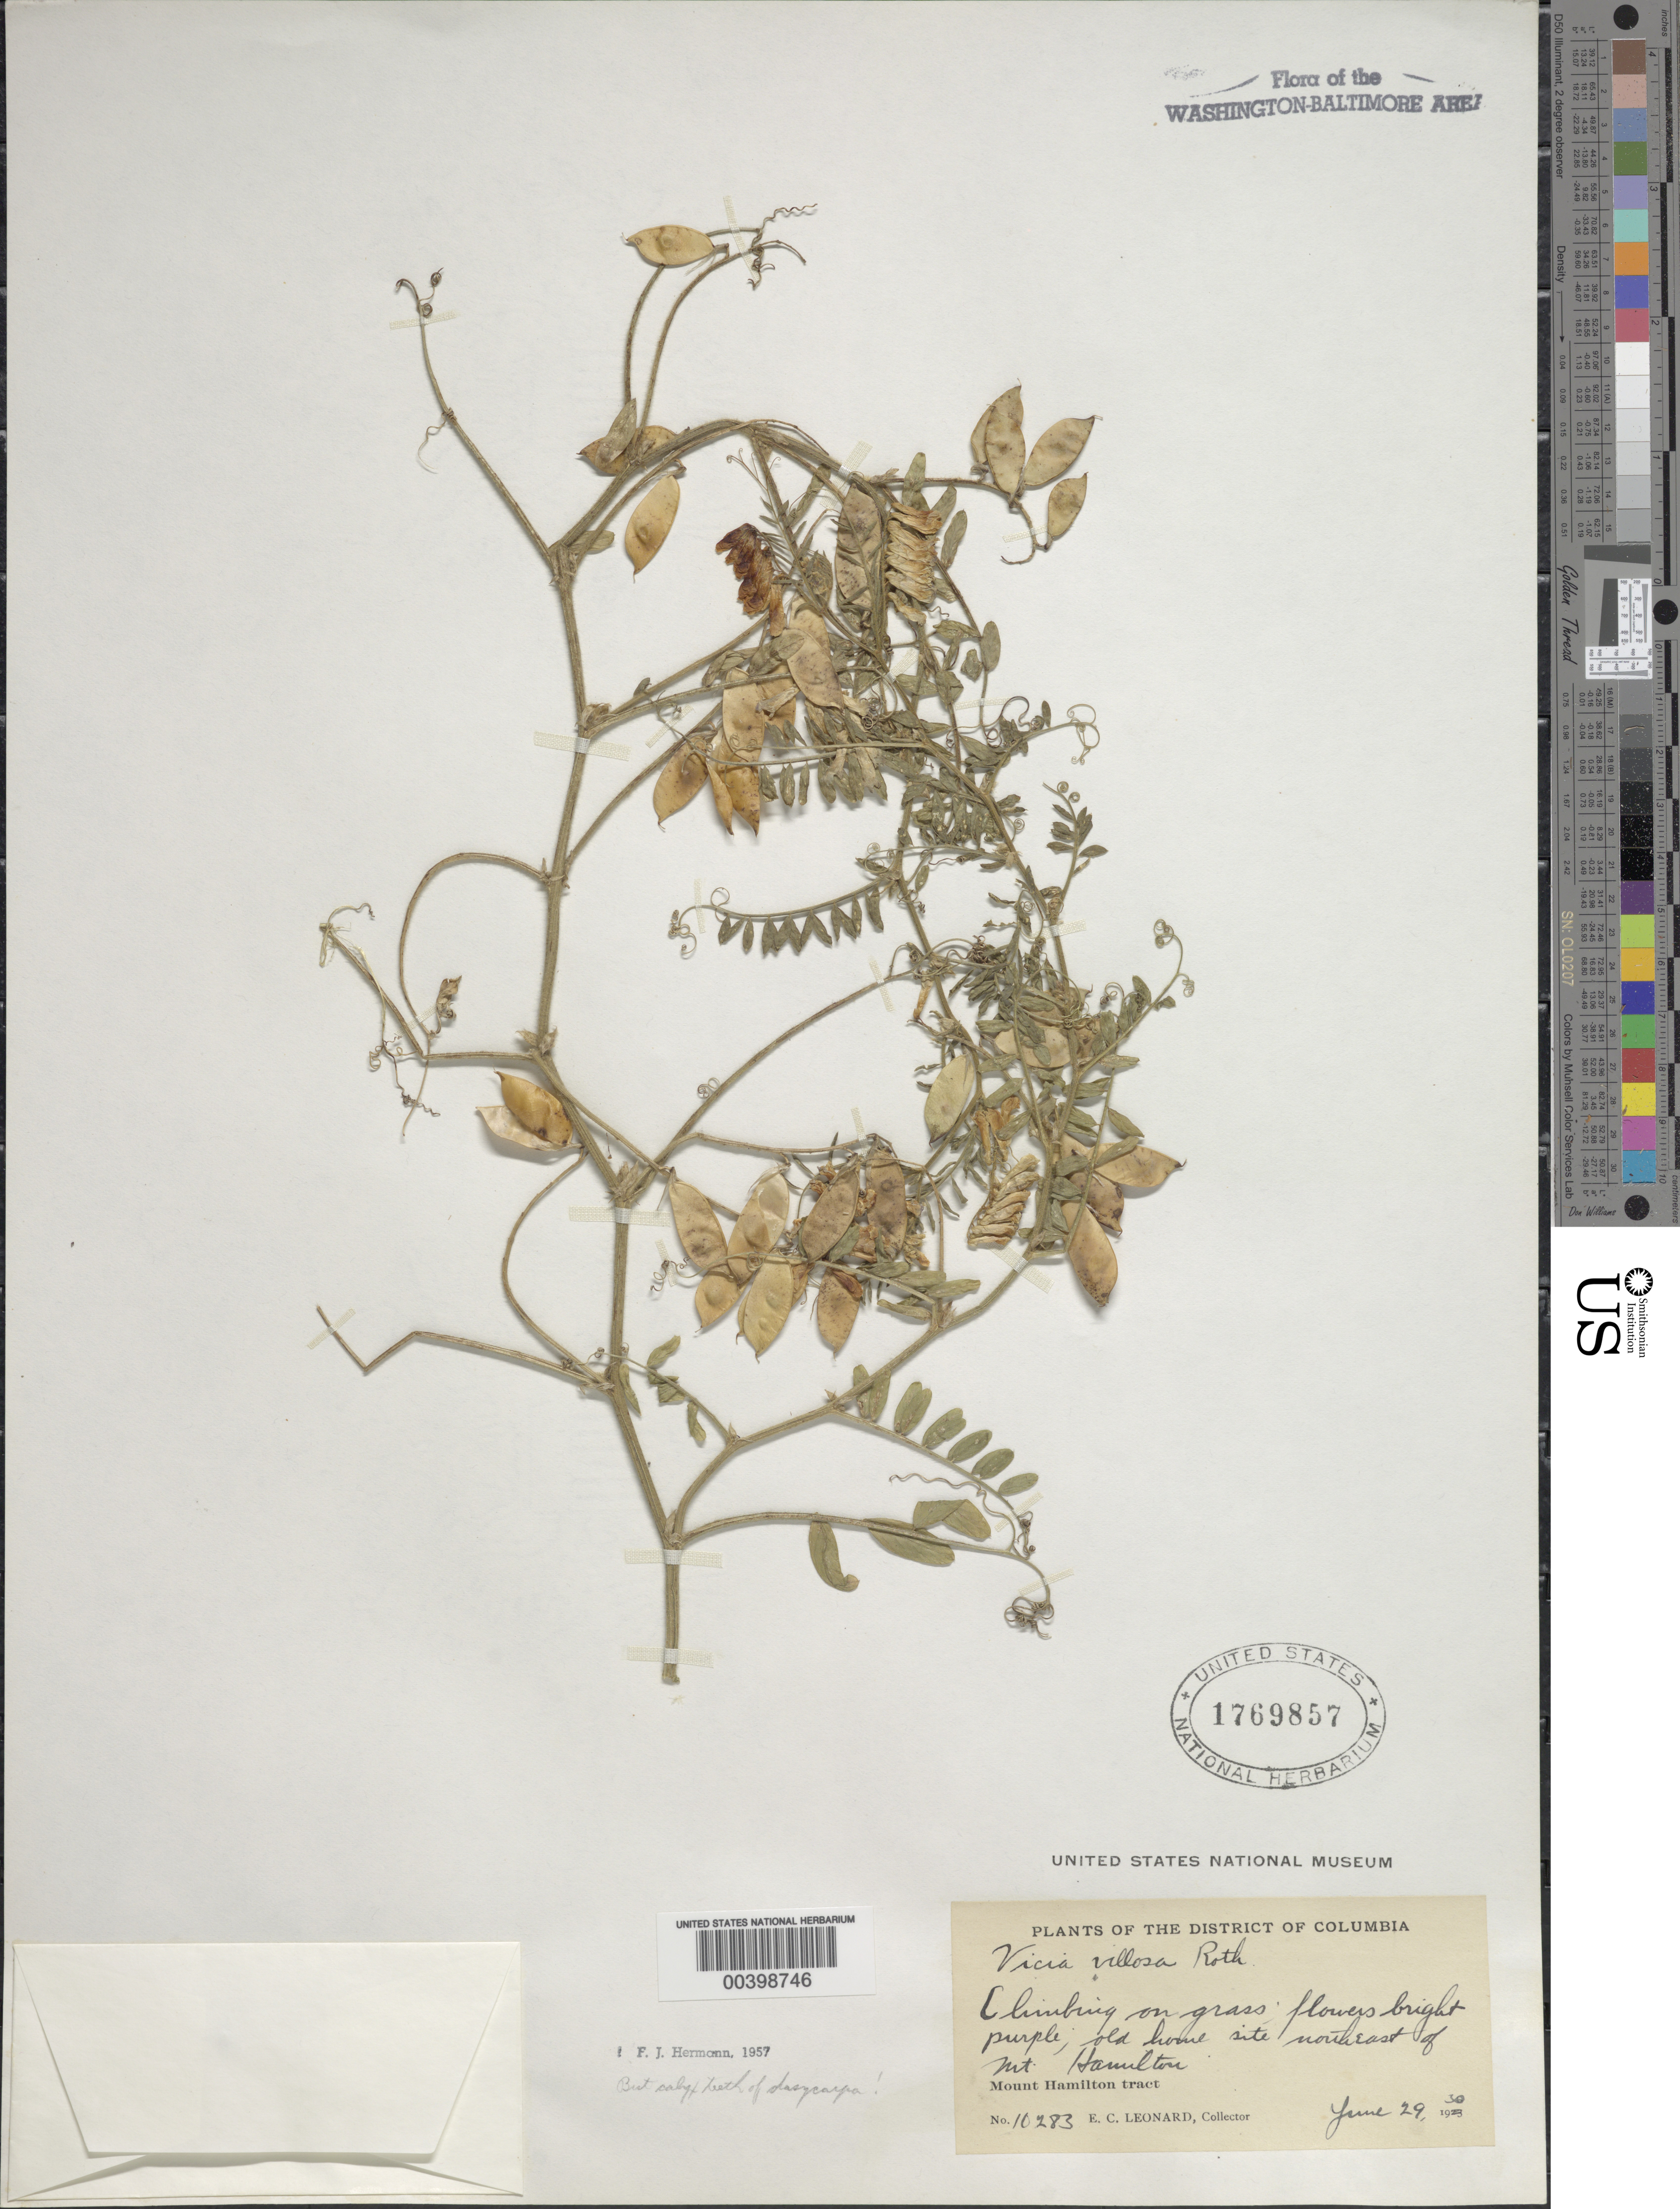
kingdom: Plantae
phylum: Tracheophyta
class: Magnoliopsida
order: Fabales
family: Fabaceae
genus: Vicia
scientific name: Vicia villosa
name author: Roth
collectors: E. C. Leonard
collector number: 10283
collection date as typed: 29 Jun 1930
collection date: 1930-06-29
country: United States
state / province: District of Columbia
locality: Northeast of Mount Hamilton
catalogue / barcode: US 1769857